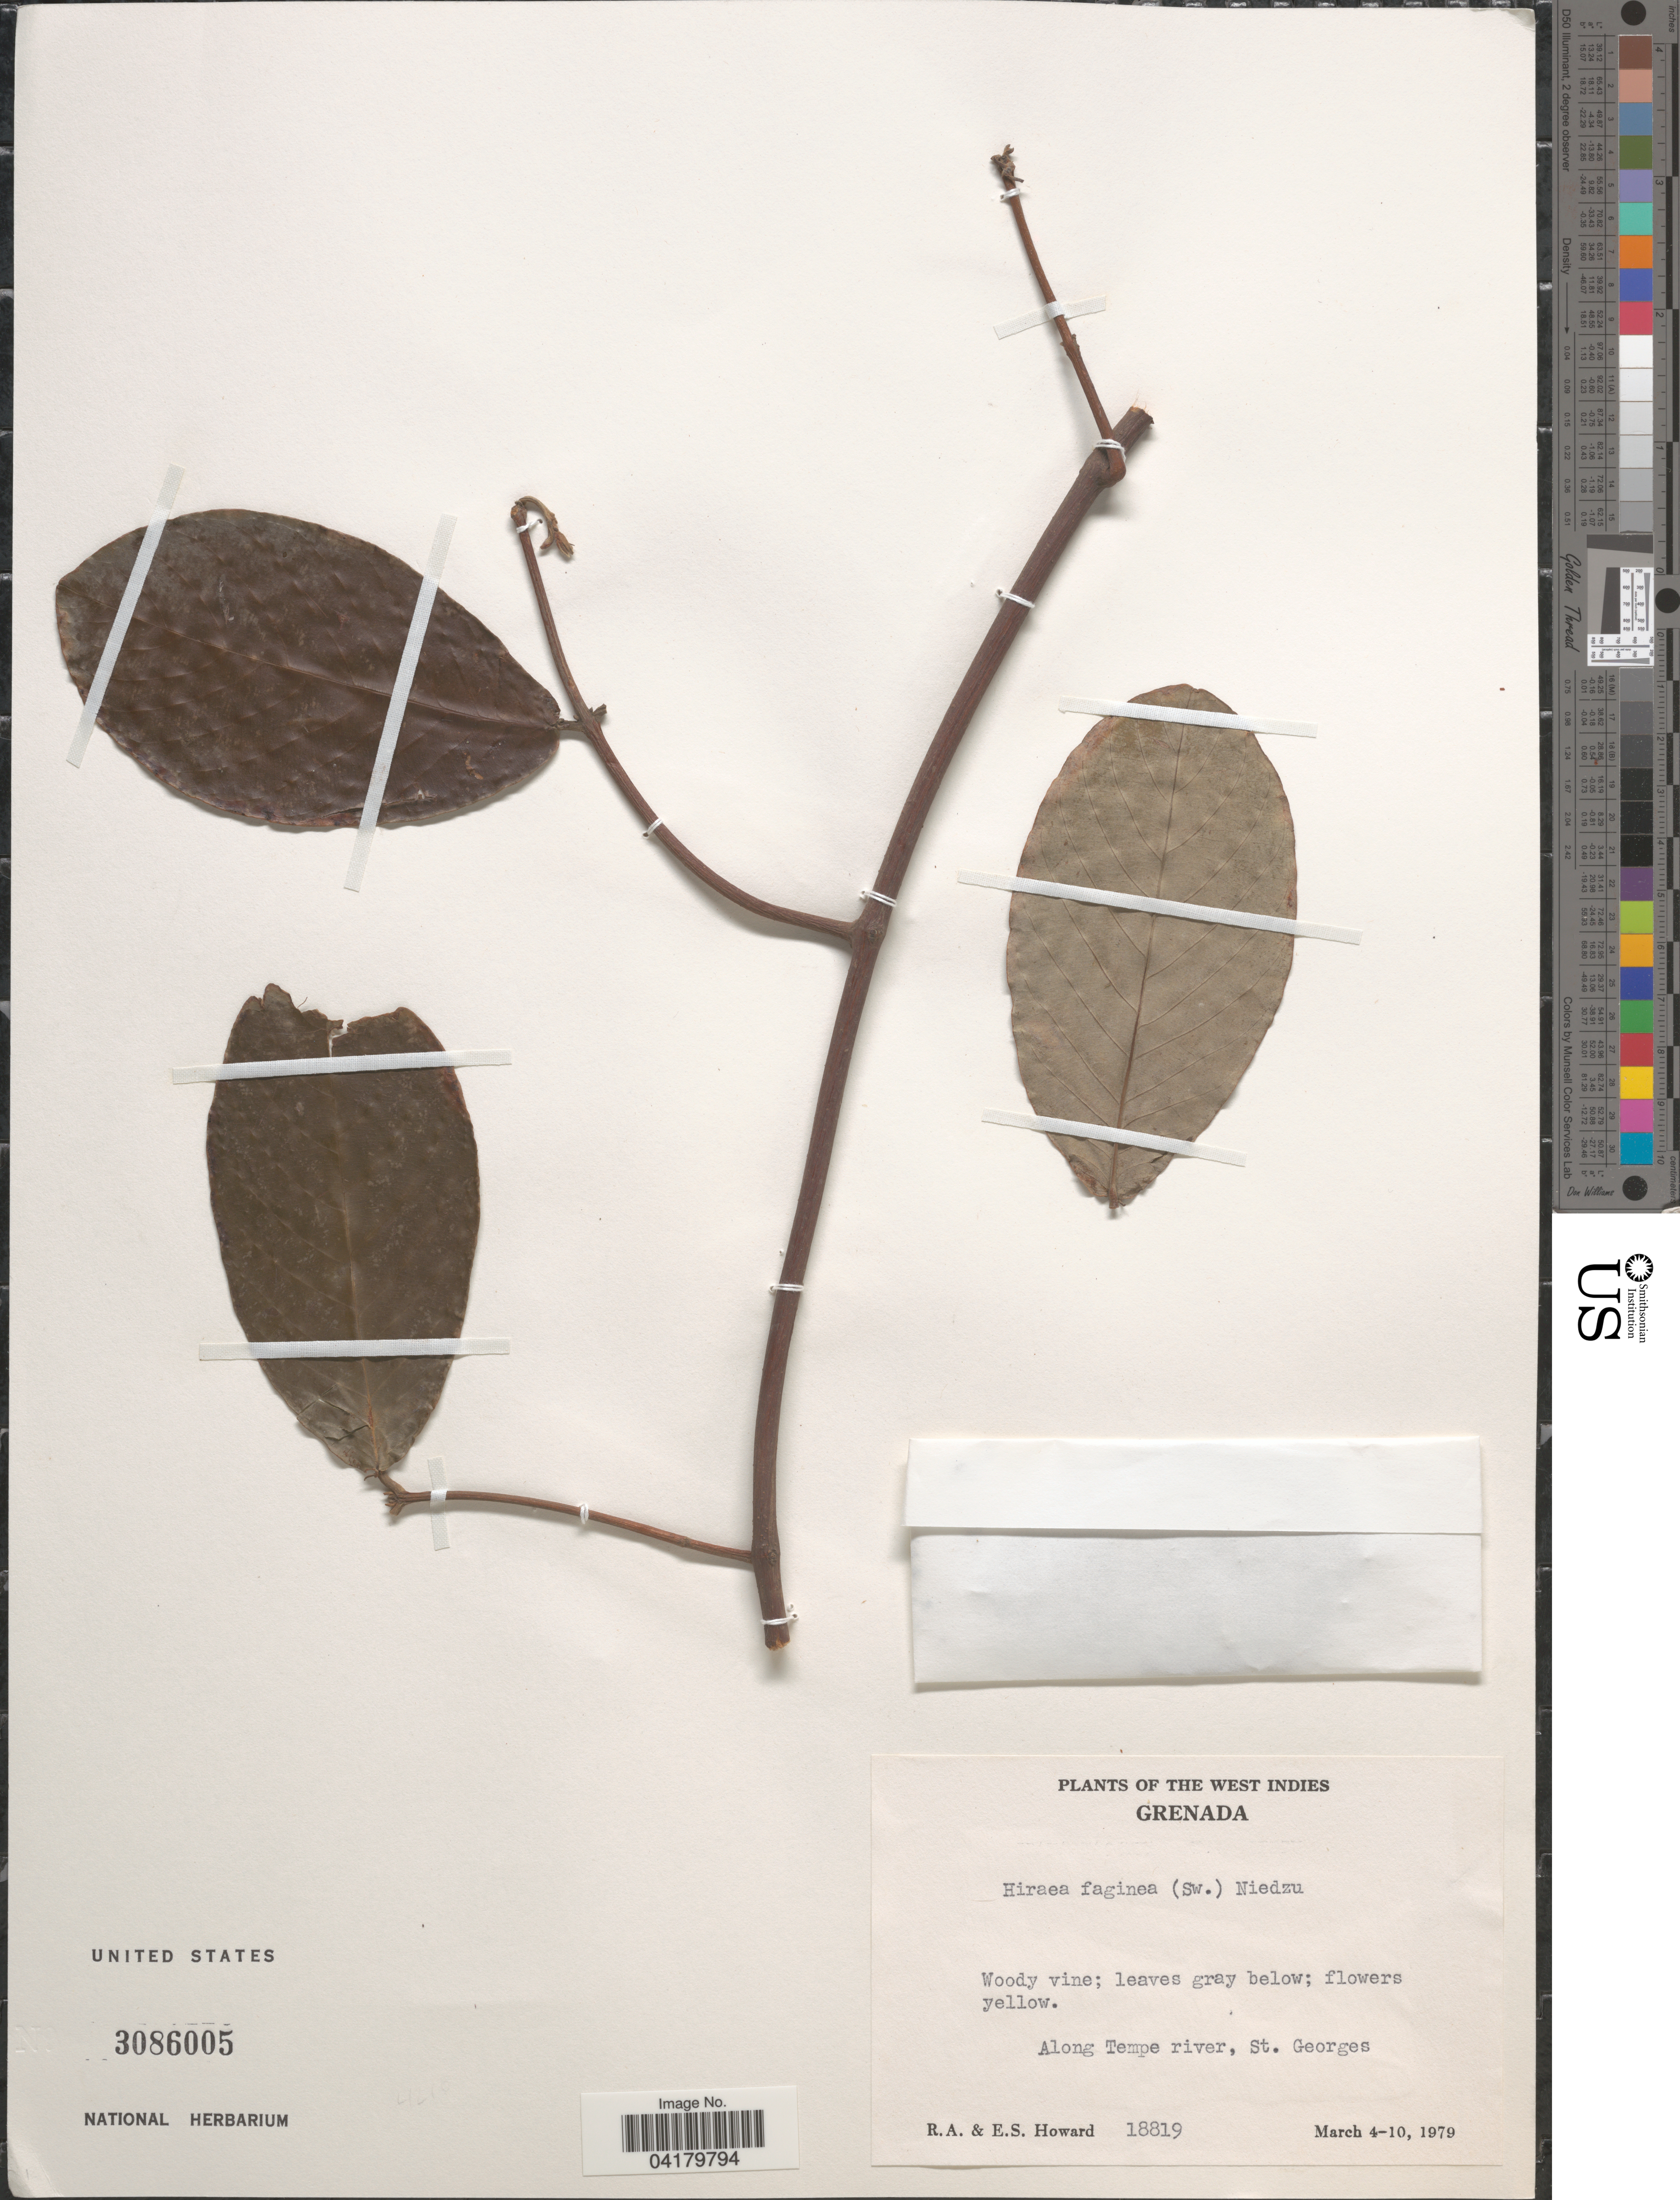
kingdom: Plantae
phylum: Tracheophyta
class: Magnoliopsida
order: Malpighiales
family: Malpighiaceae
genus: Hiraea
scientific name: Hiraea faginea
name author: (Sw.) Nied.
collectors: R. A. Howard & E. S. Howard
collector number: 18819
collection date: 1979-03-04/1979-03-10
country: Grenada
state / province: Saint George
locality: Along Tempe river.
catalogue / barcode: US 3086005